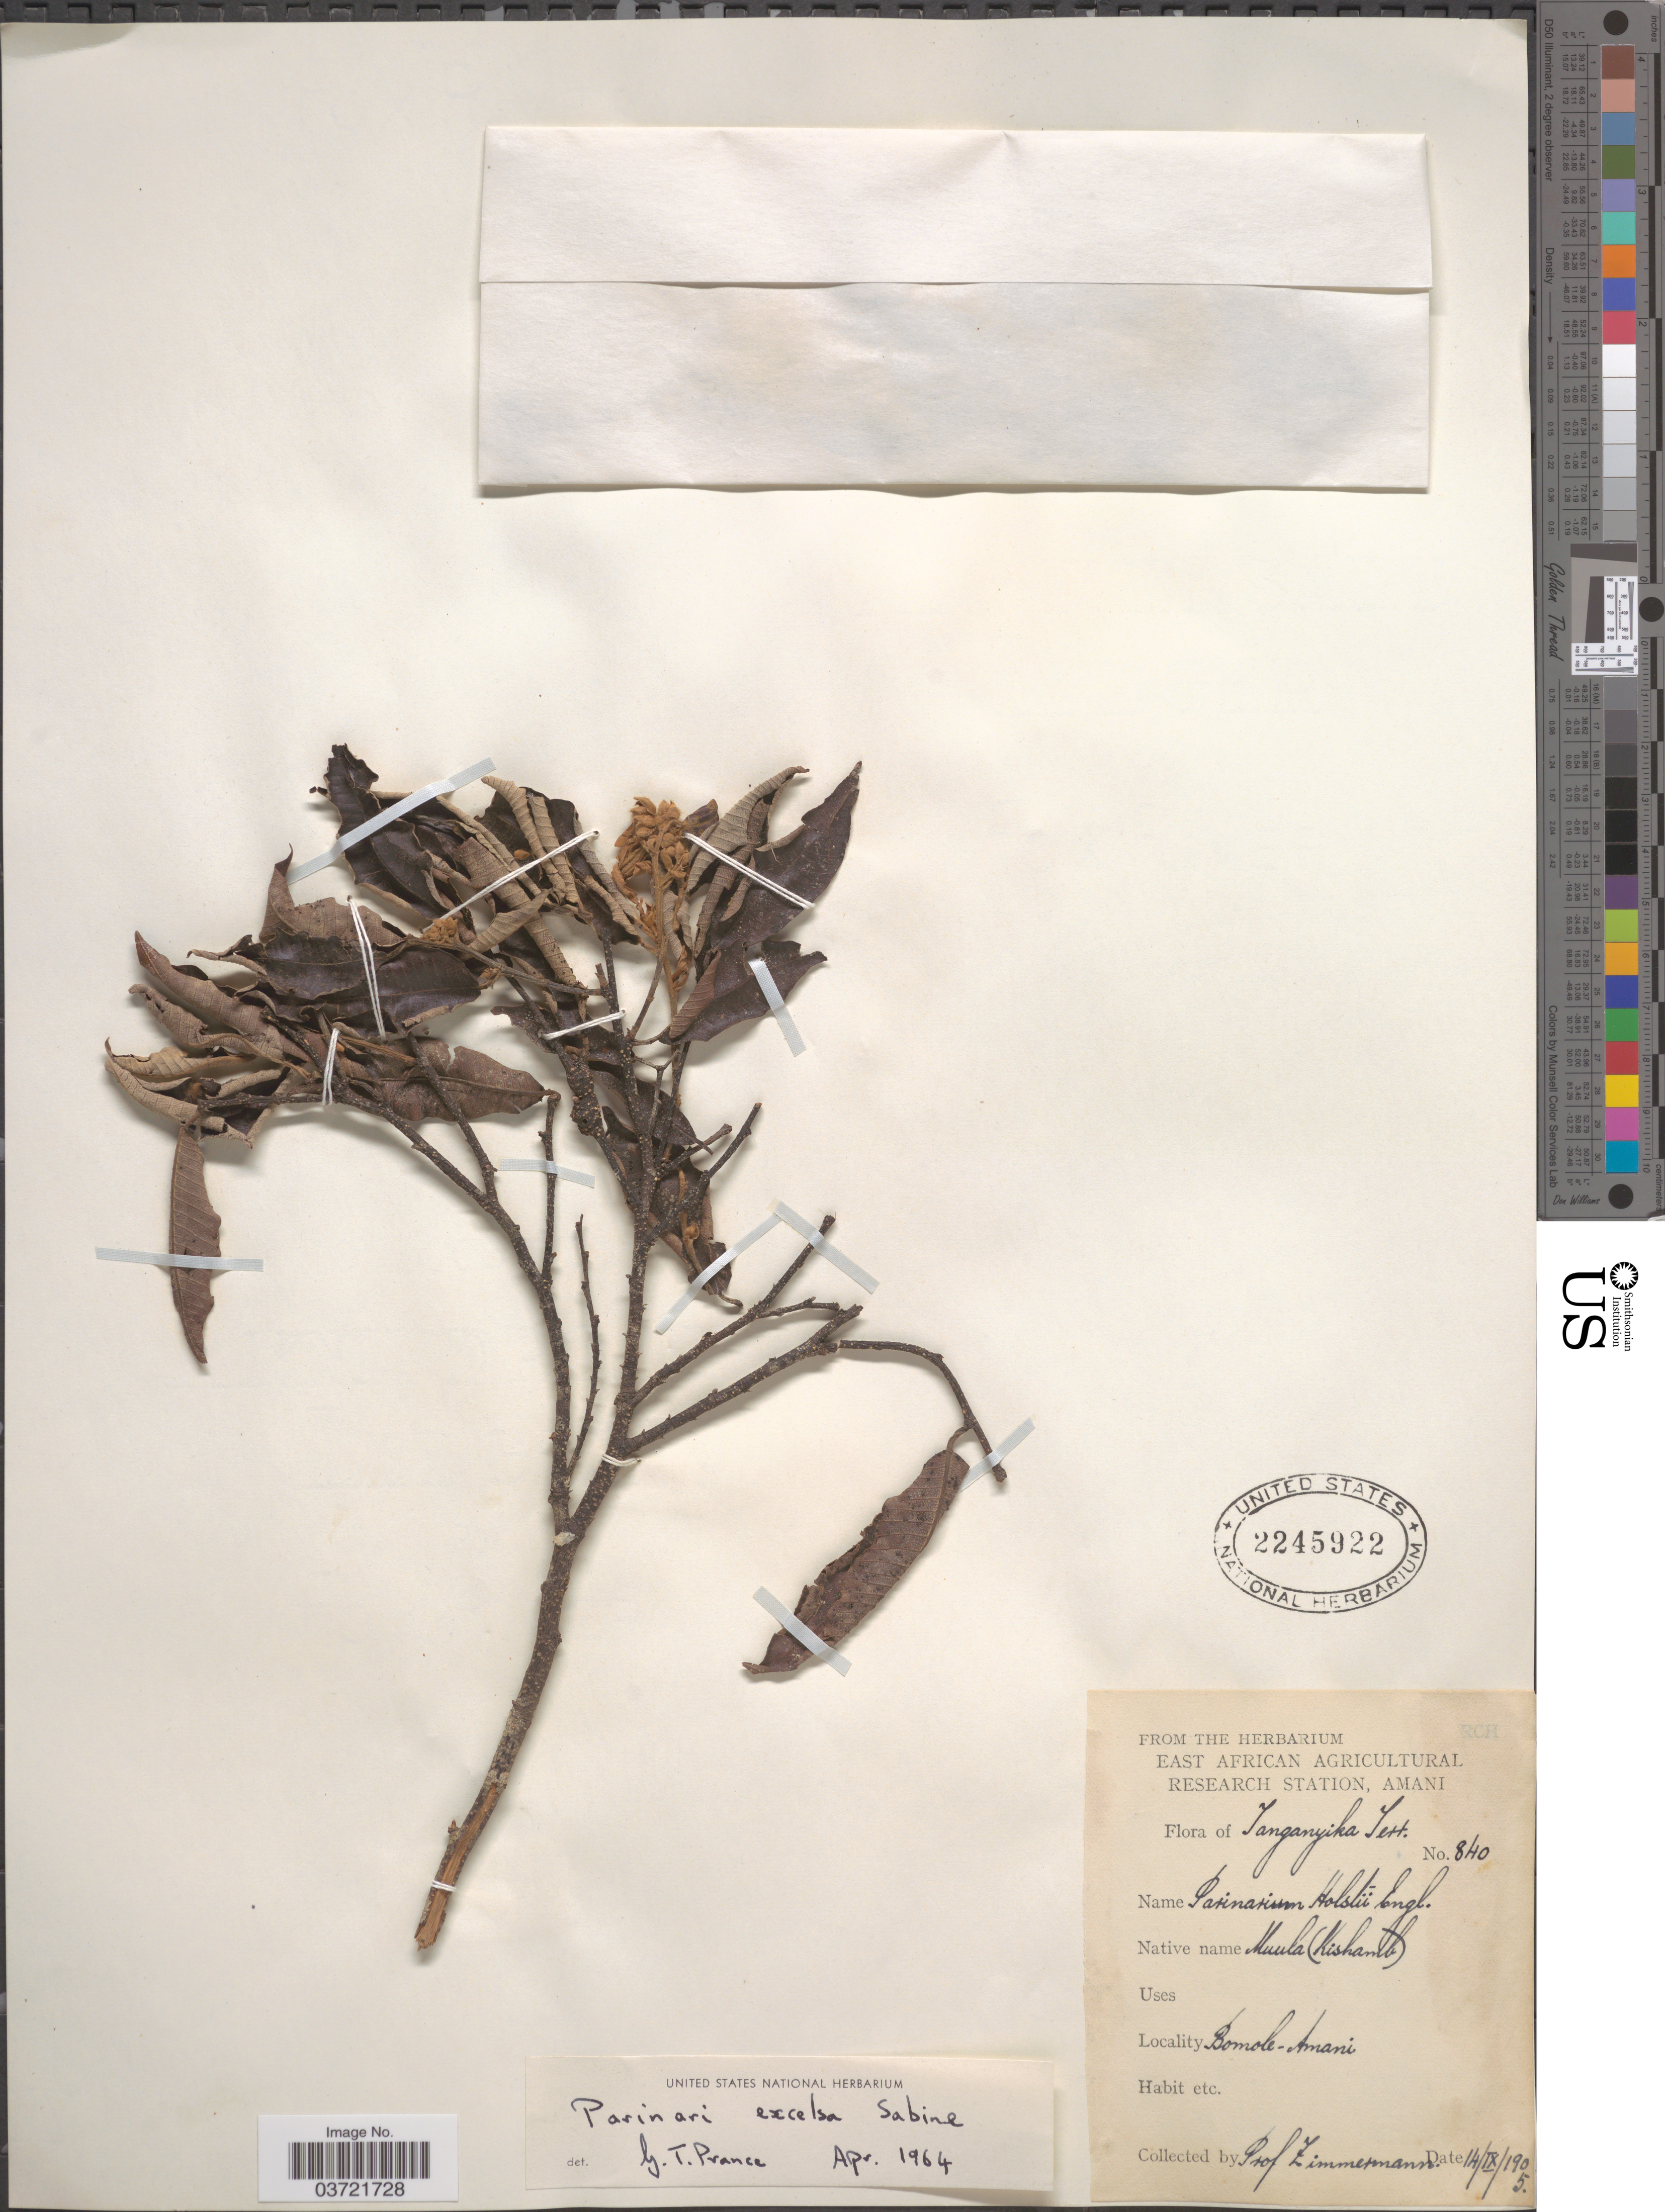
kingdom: Plantae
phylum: Tracheophyta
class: Magnoliopsida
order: Malpighiales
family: Chrysobalanaceae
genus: Parinari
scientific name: Parinari excelsa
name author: Sabine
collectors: -. Zimmermann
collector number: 840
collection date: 1905-09-14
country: Tanzania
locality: Tanganyika Terr. Bomole - Amani.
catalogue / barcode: US 2245922